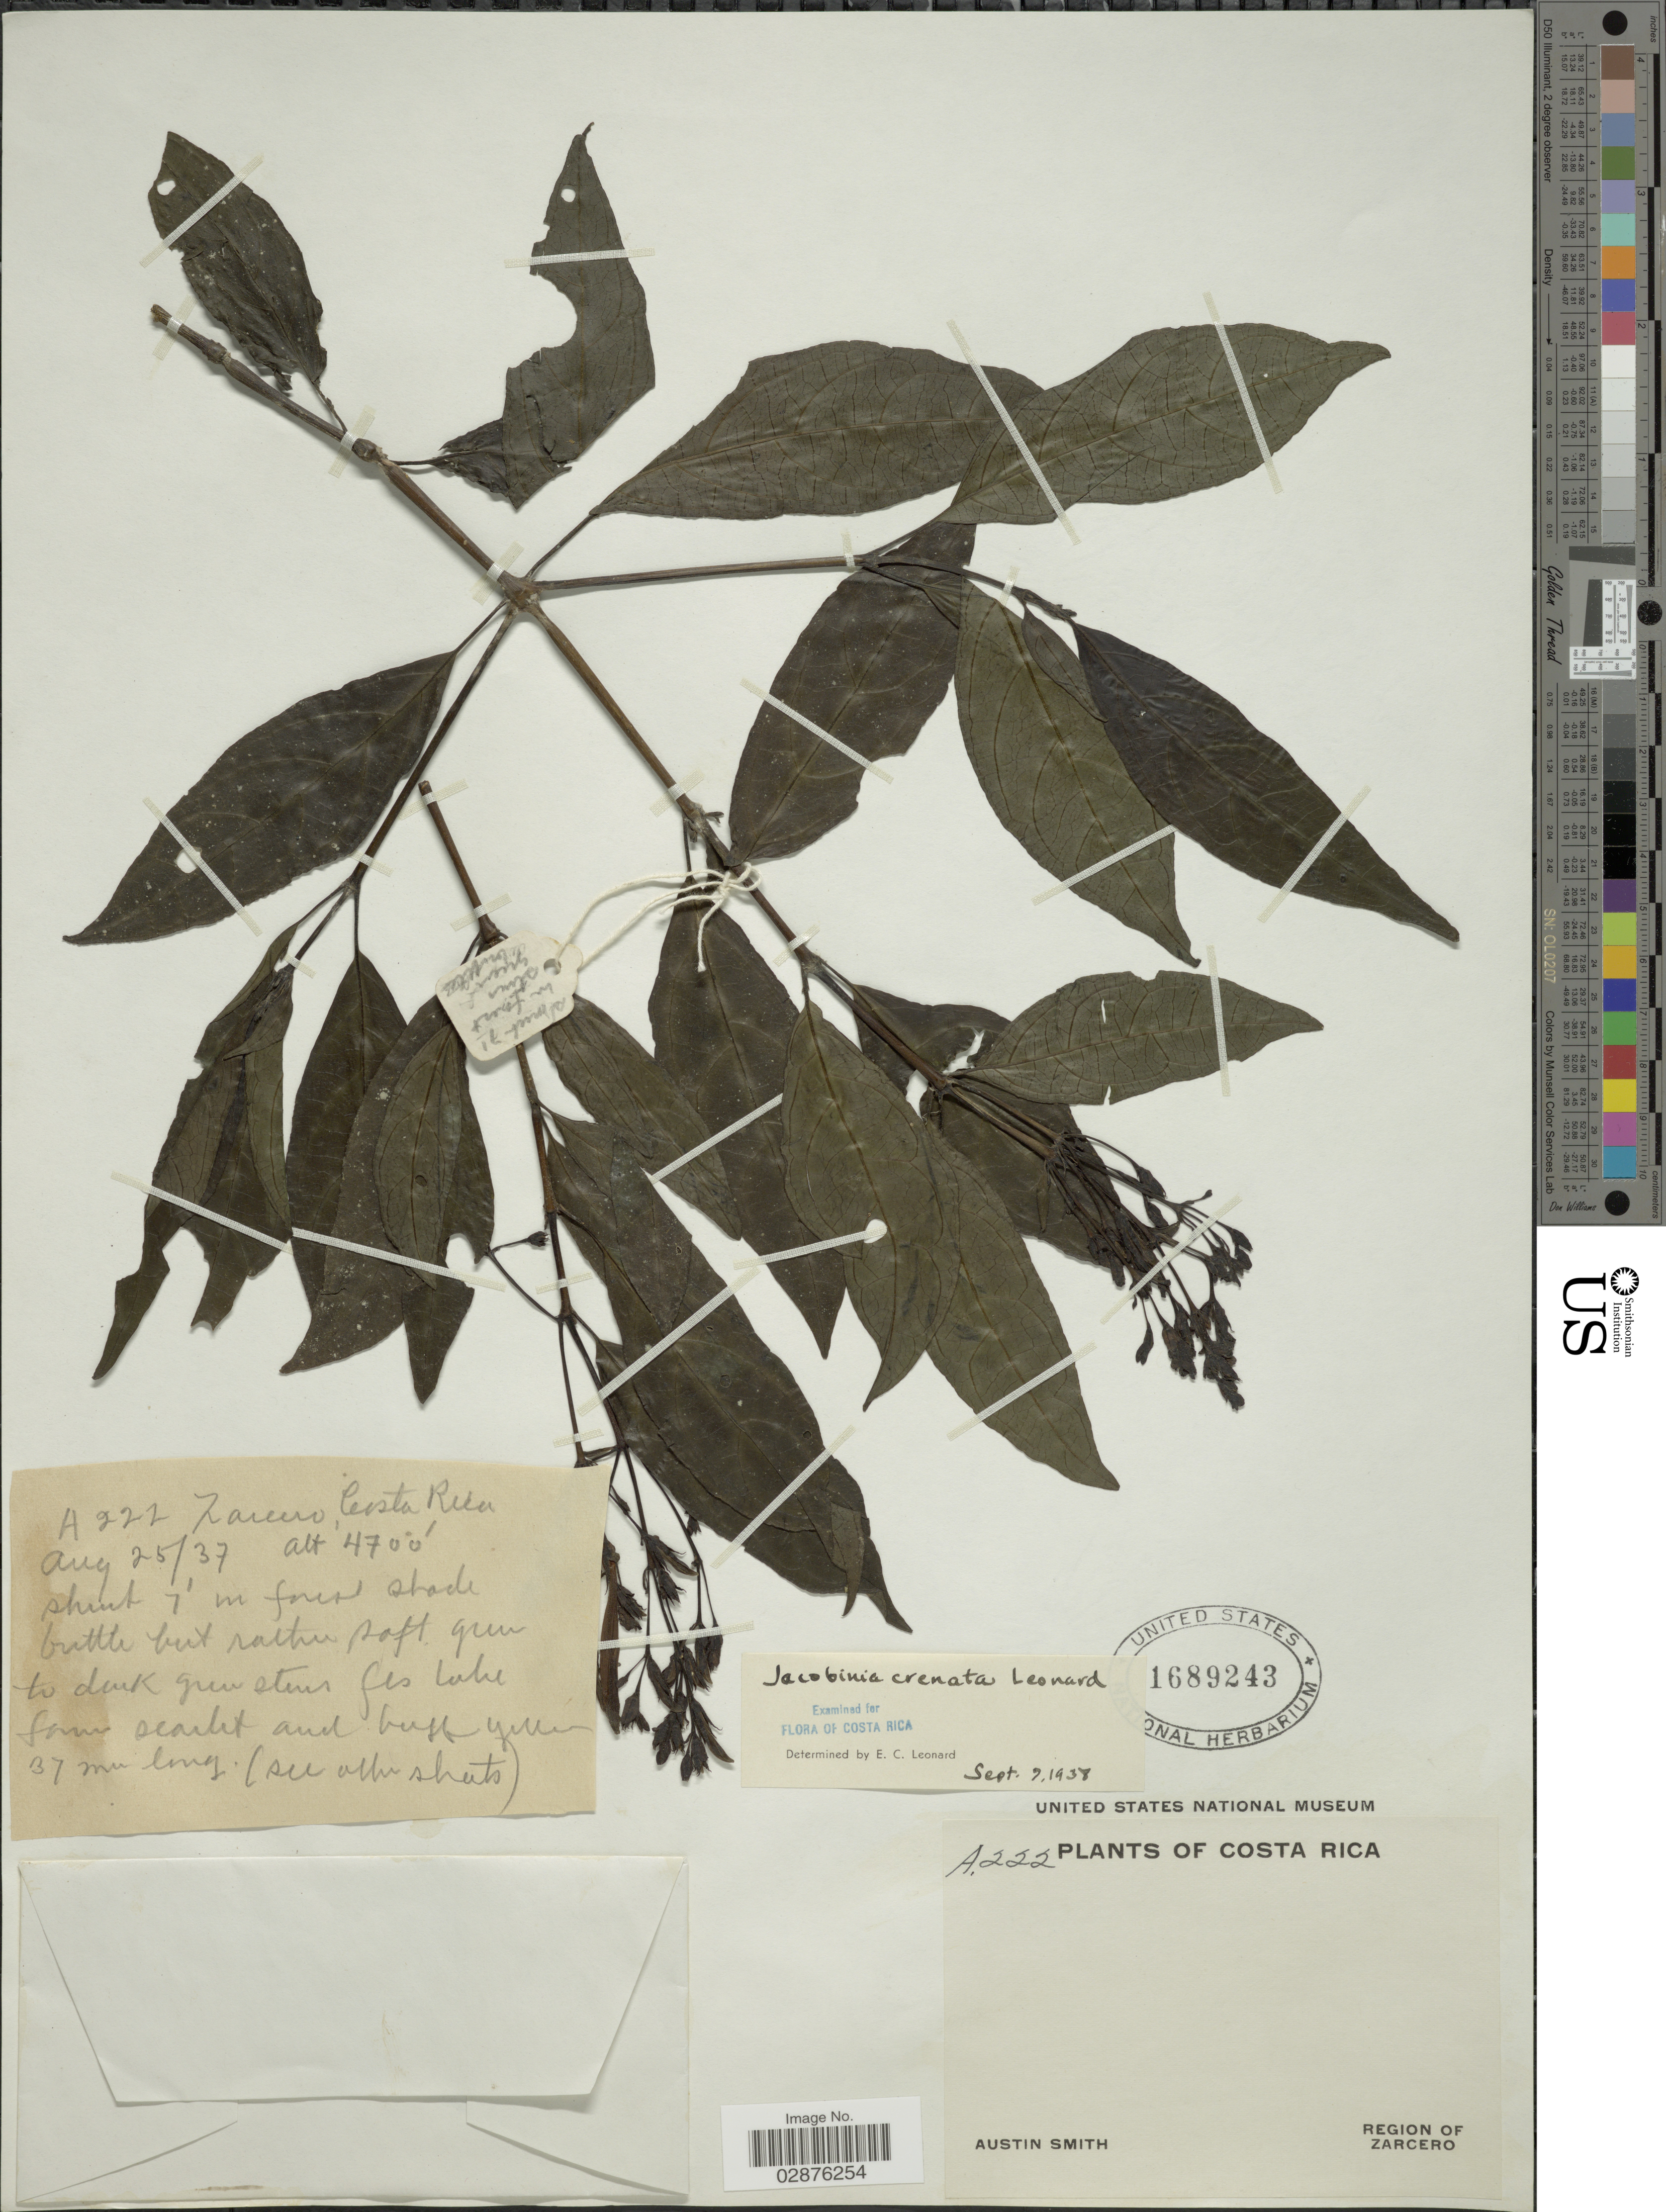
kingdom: Plantae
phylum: Tracheophyta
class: Magnoliopsida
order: Lamiales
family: Acanthaceae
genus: Justicia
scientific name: Justicia crenata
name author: (Leonard) Durkee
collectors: Aust P. Smith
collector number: A222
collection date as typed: Transcribed d/m/y: 25/8/37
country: Costa Rica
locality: Region of Zarcero.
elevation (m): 1433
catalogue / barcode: US 1689243